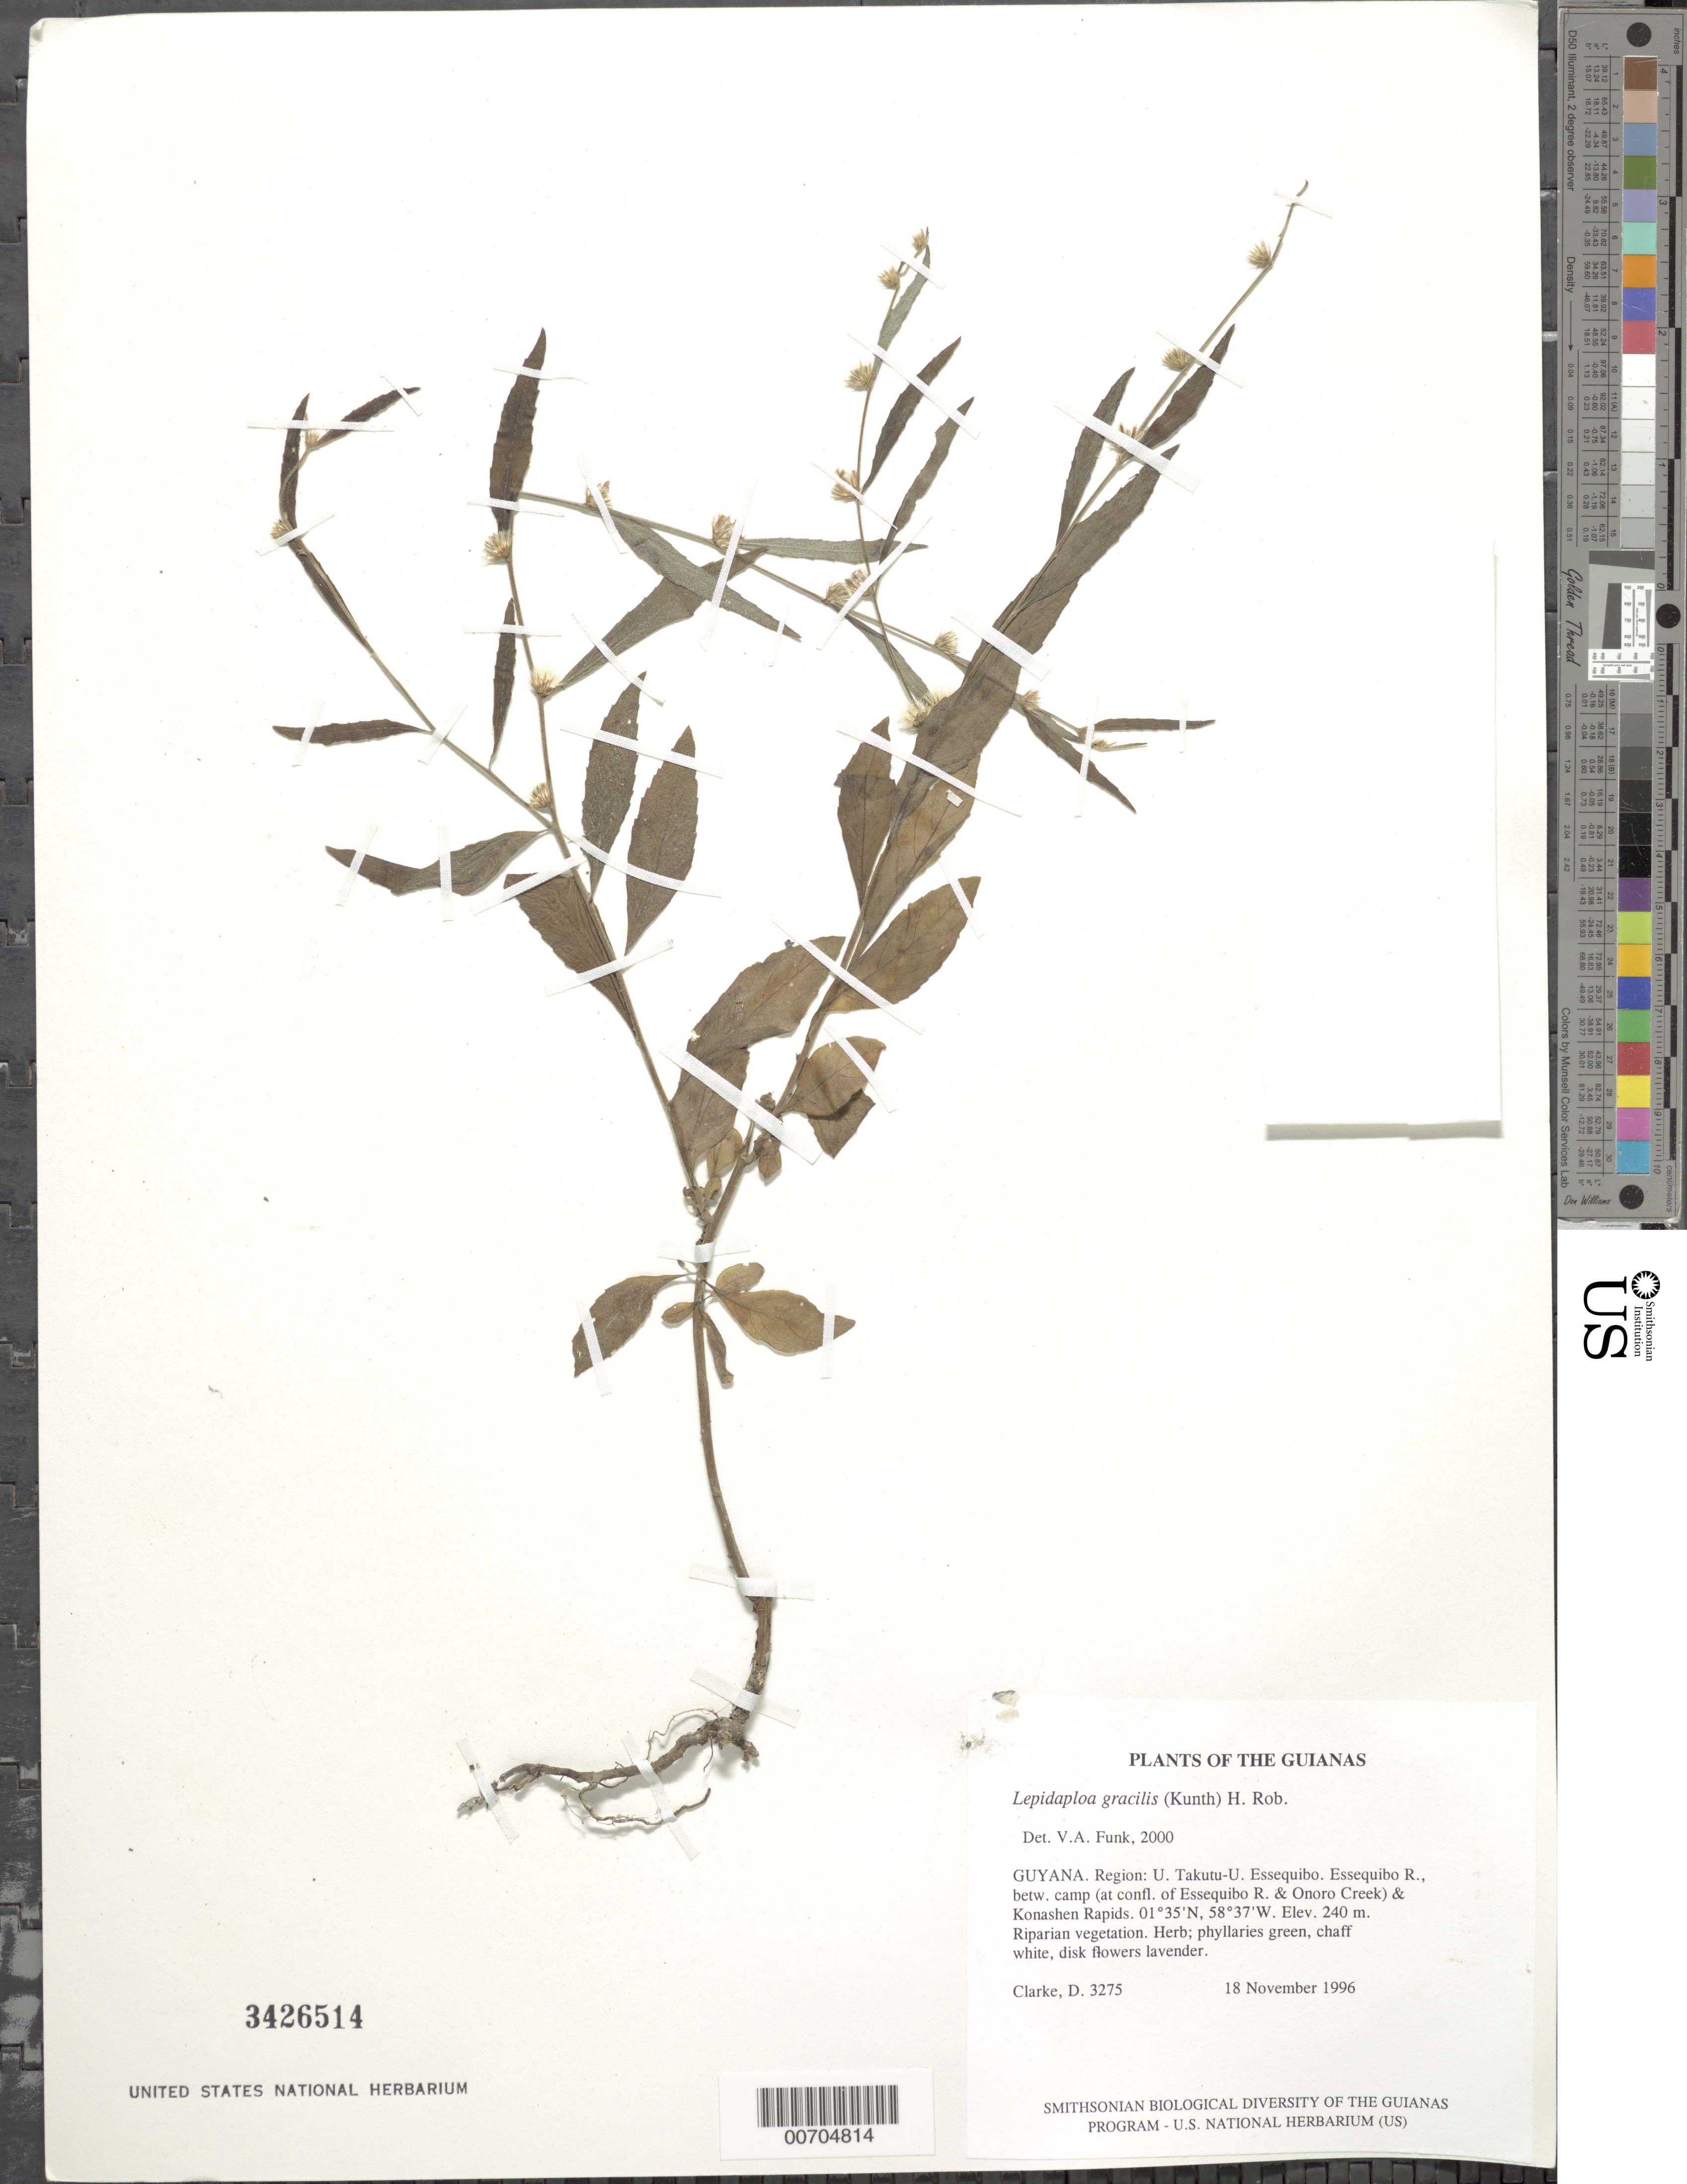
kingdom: Plantae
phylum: Tracheophyta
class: Magnoliopsida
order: Asterales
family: Asteraceae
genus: Lepidaploa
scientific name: Lepidaploa gracilis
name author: (Kunth) H. Rob.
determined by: Funk, Vicki A., (BOT), Smithsonian Institution - National Museum of Natural History (UNITED STATES)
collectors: H. D. Clarke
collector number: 3275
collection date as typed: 18 November 1996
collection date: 1996-11-18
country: Guyana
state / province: U. Takutu-U. Essequibo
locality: Essequibo R., betw. camp (at confl. of Essequibo R. & Onoro Creek) & Konashen Rapids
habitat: Riparian vegetation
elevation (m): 240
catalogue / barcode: US 3426514